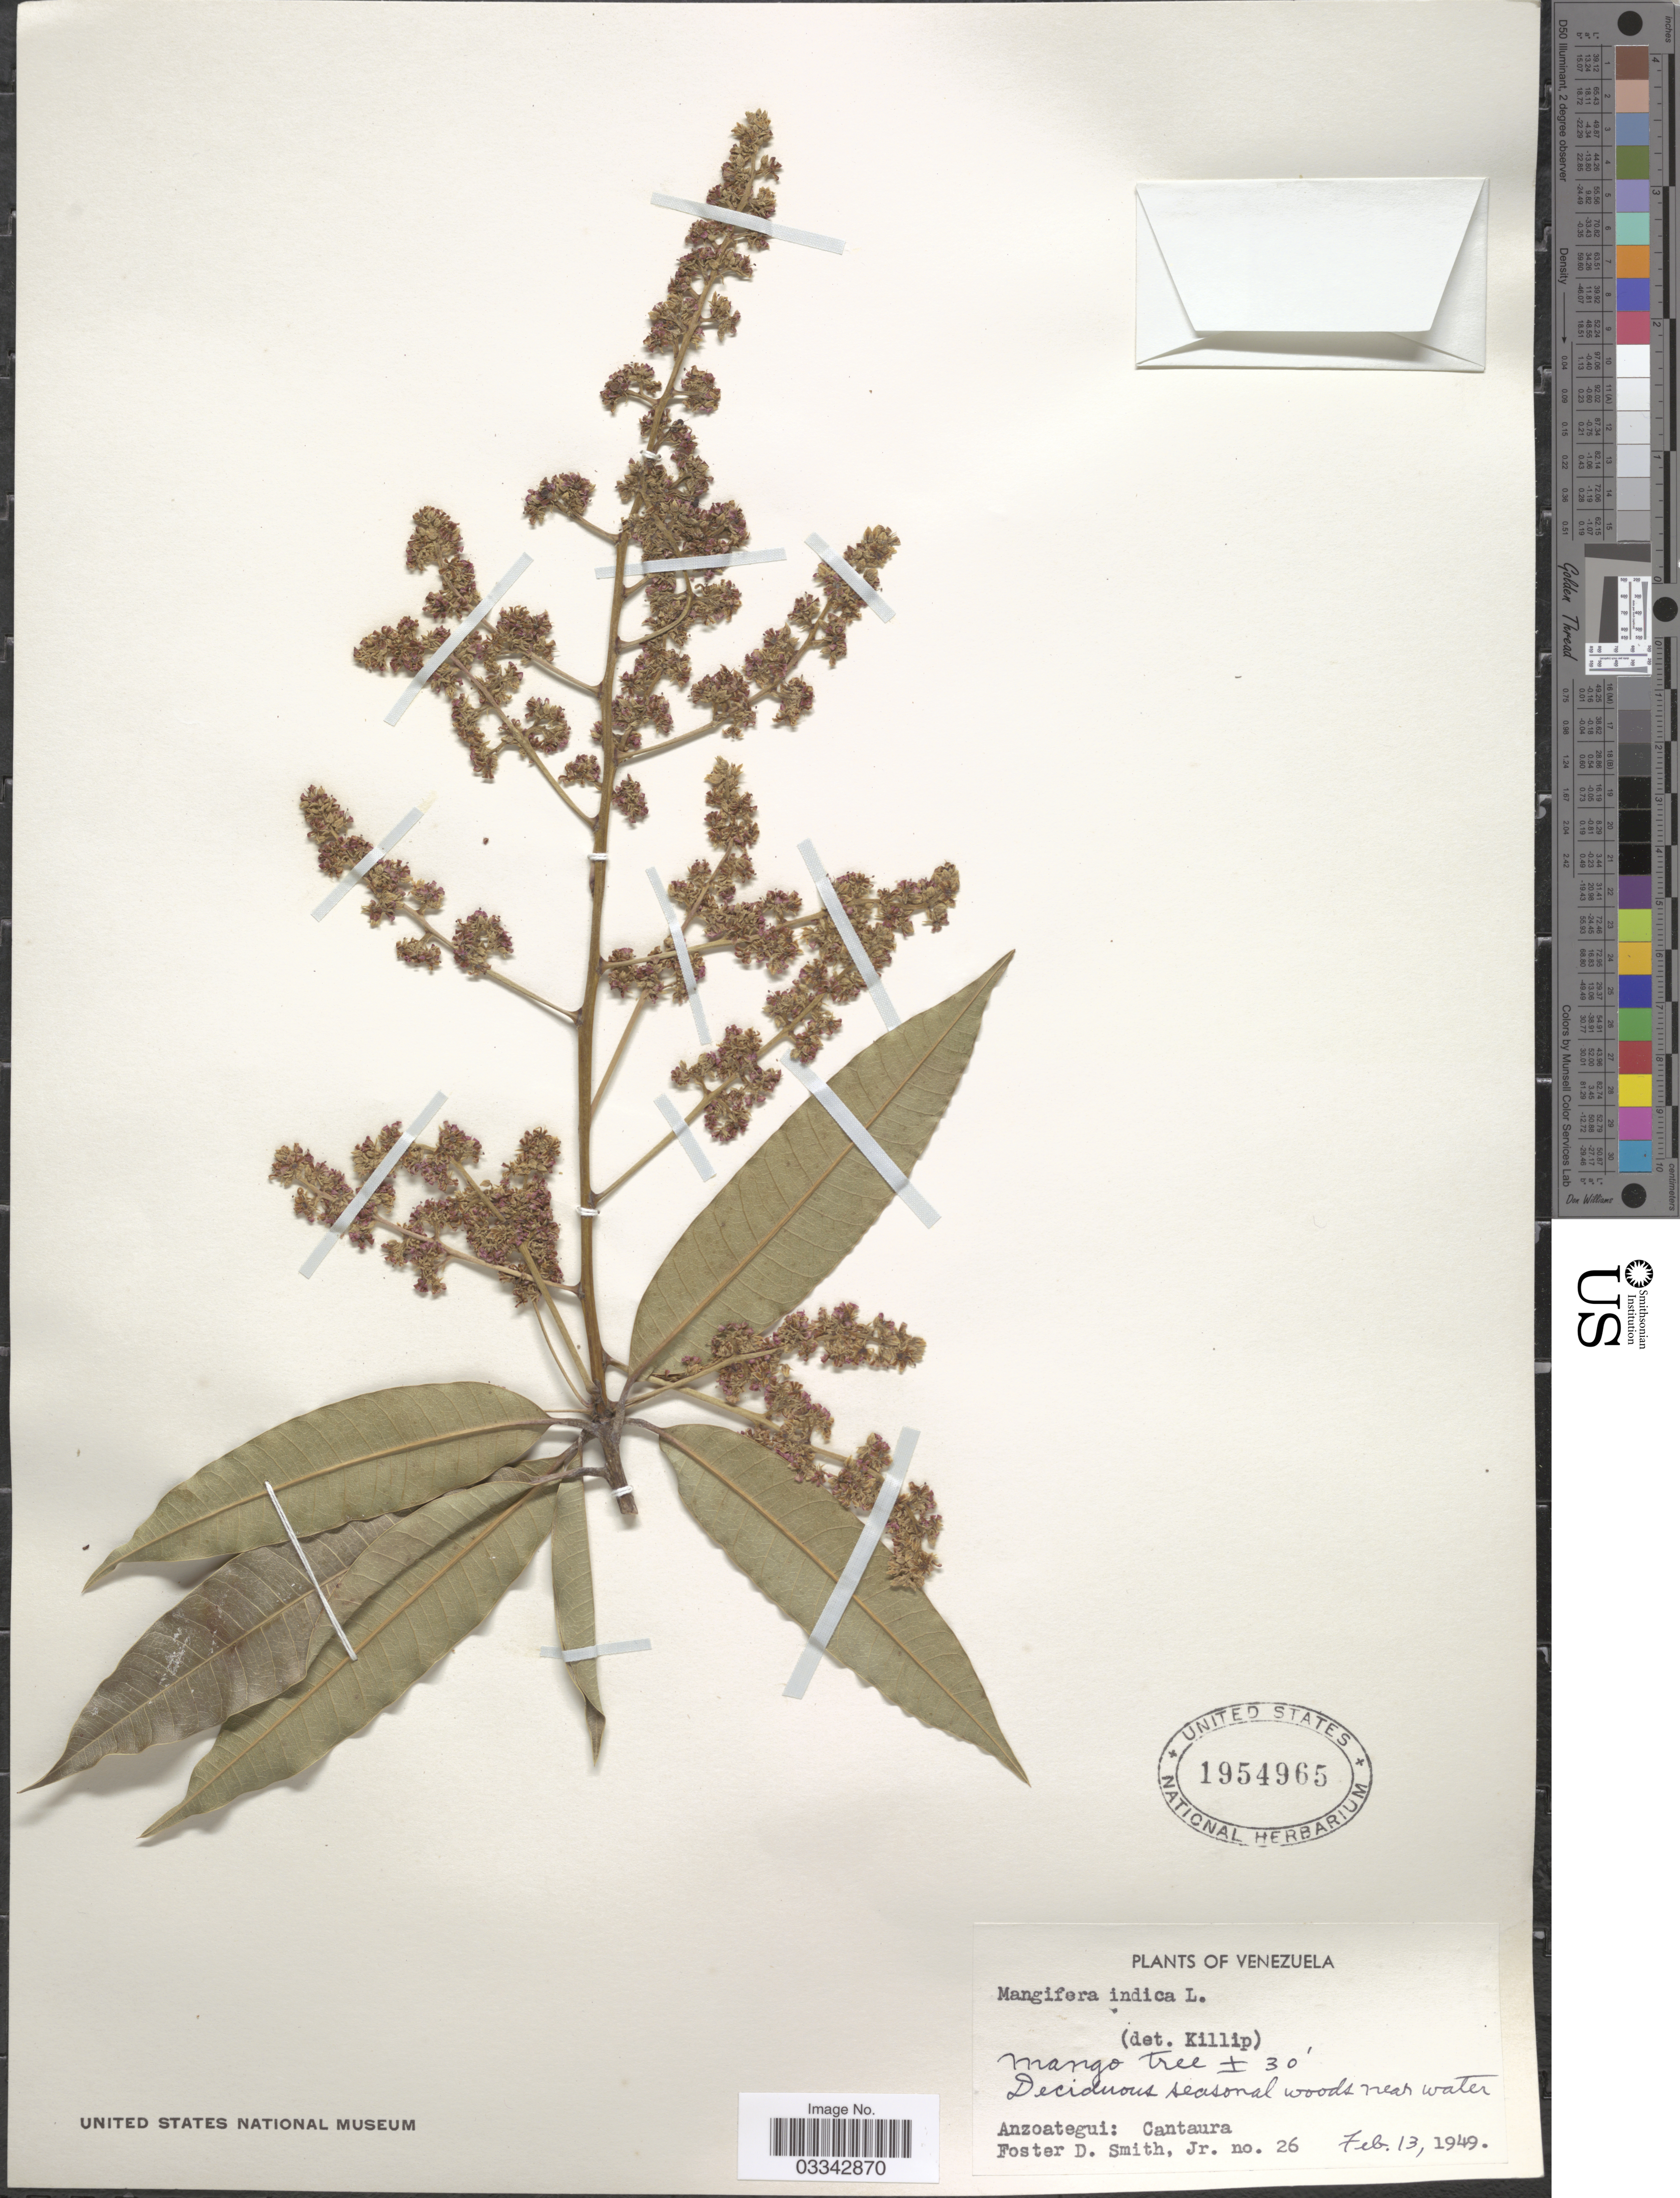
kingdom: Plantae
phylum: Tracheophyta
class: Magnoliopsida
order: Sapindales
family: Anacardiaceae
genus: Mangifera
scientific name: Mangifera indica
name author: L.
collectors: F. Smith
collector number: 26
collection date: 1949-02-13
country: Venezuela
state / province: Anzoategui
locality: Cantaura.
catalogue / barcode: US 1954965